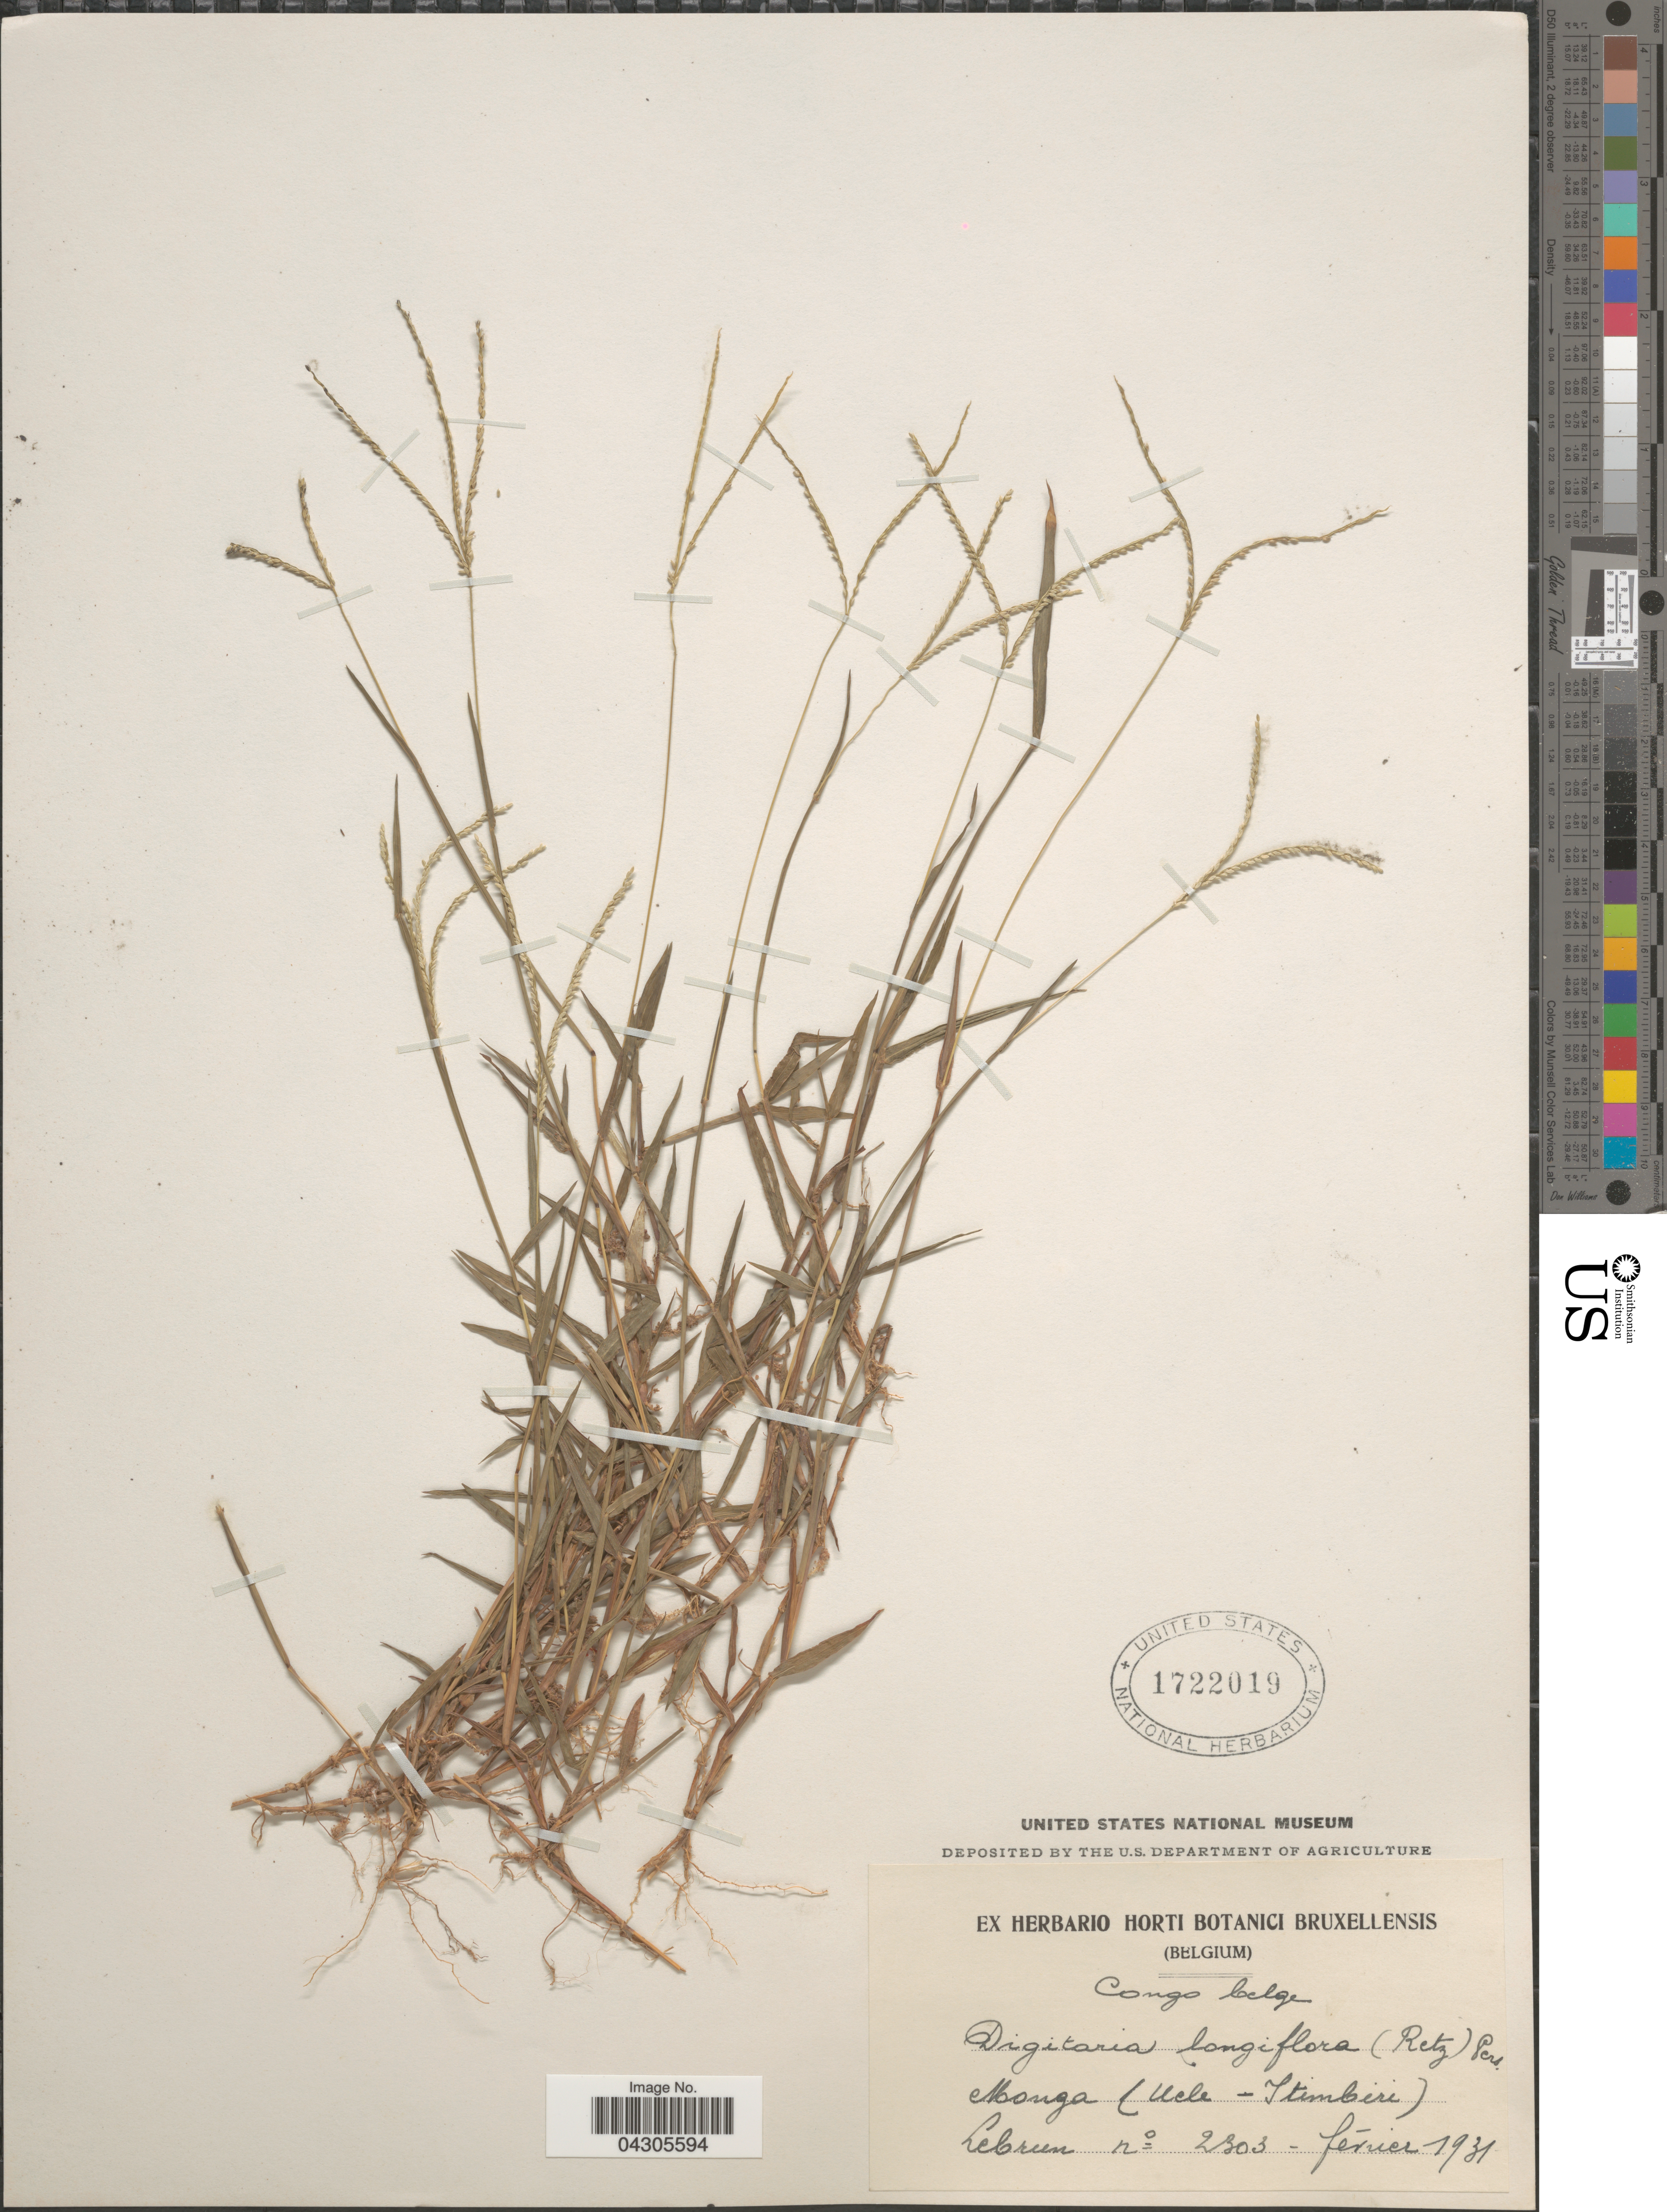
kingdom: Plantae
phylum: Tracheophyta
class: Liliopsida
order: Poales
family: Poaceae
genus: Digitaria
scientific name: Digitaria longiflora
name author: (Retz.) Pers.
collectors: J.A. Lebrun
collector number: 2303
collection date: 1931-02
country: Congo, Democratic Republic of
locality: Congo belge. Monga (Ucle-Itimbiri).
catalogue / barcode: US 1722019